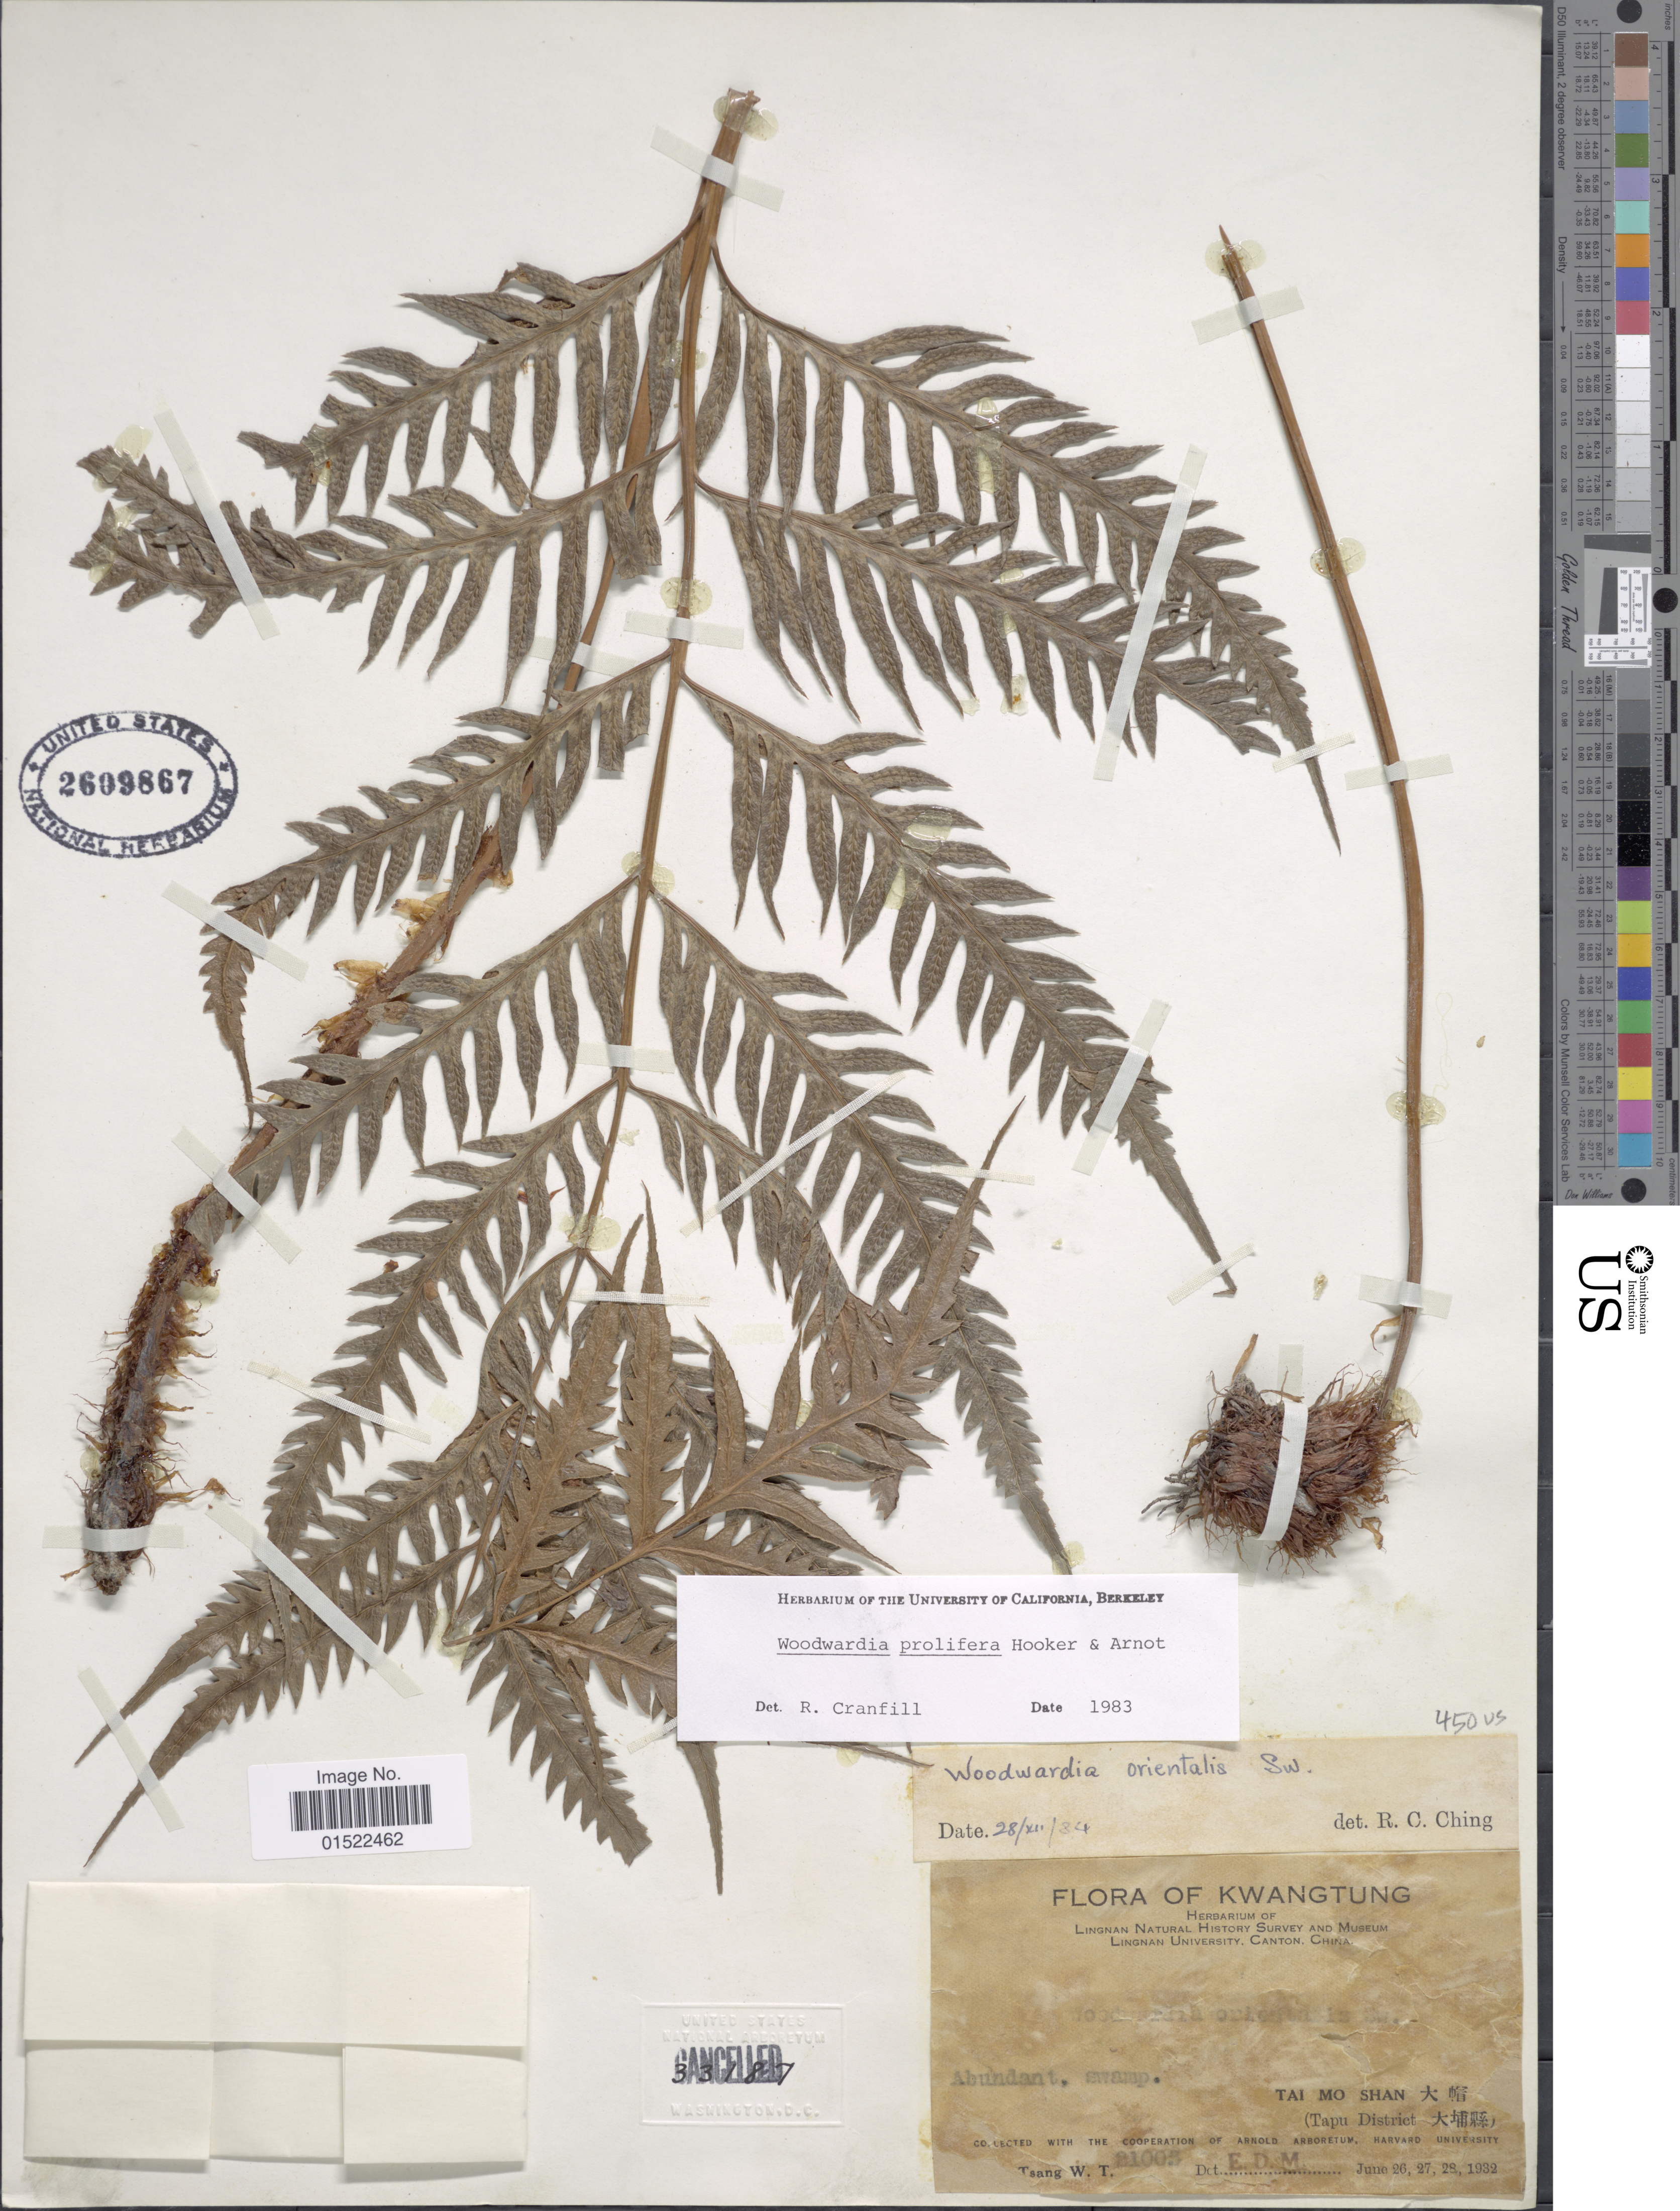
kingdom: Plantae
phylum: Tracheophyta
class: Polypodiopsida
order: Polypodiales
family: Blechnaceae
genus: Woodwardia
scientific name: Woodwardia prolifera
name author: Hook. & Arn.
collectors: W. T. Tsang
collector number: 21003*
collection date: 1932-06-26/1932-06-28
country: China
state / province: Guangdong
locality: Kwangtung, Tai Mo Shan (Tapu District)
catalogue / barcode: US 2609867